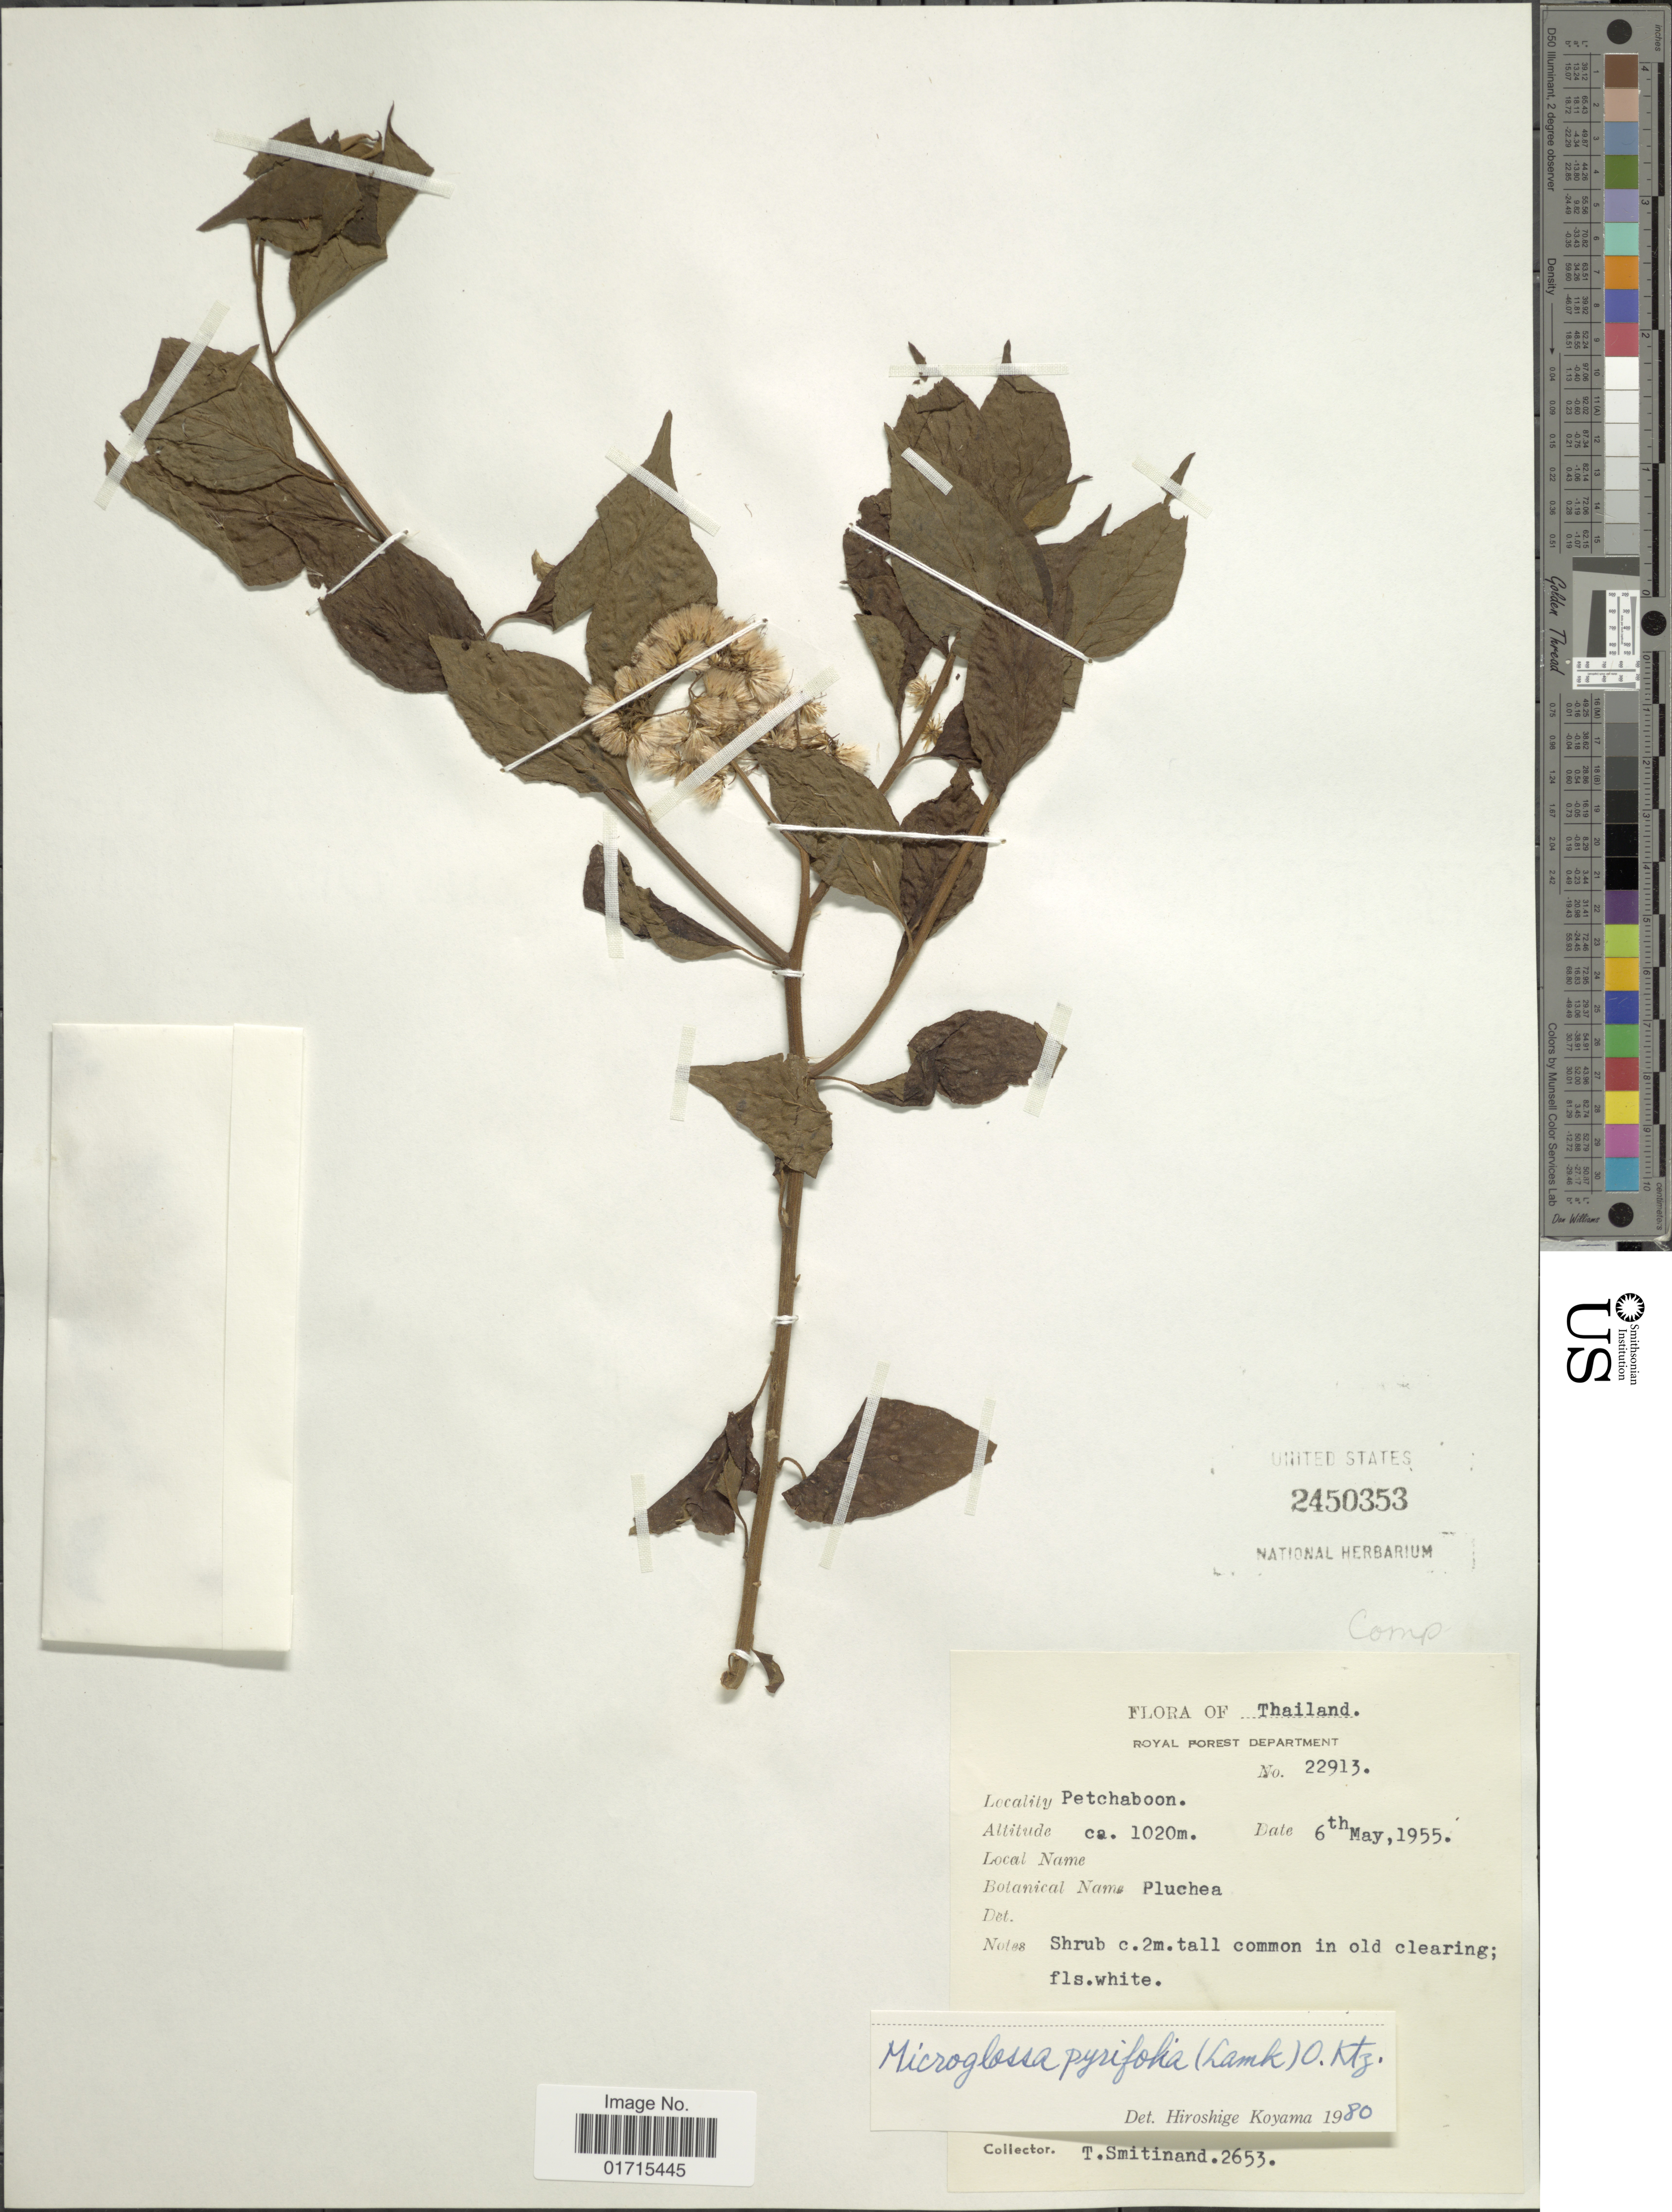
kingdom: Plantae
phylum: Tracheophyta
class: Magnoliopsida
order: Asterales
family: Asteraceae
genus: Microglossa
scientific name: Microglossa pyrifolia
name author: (Lam.) Kuntze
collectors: T. Smitinand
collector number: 2653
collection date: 1955-05-06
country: Thailand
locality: Thailand. Petchaboon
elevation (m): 1020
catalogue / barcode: US 2450353